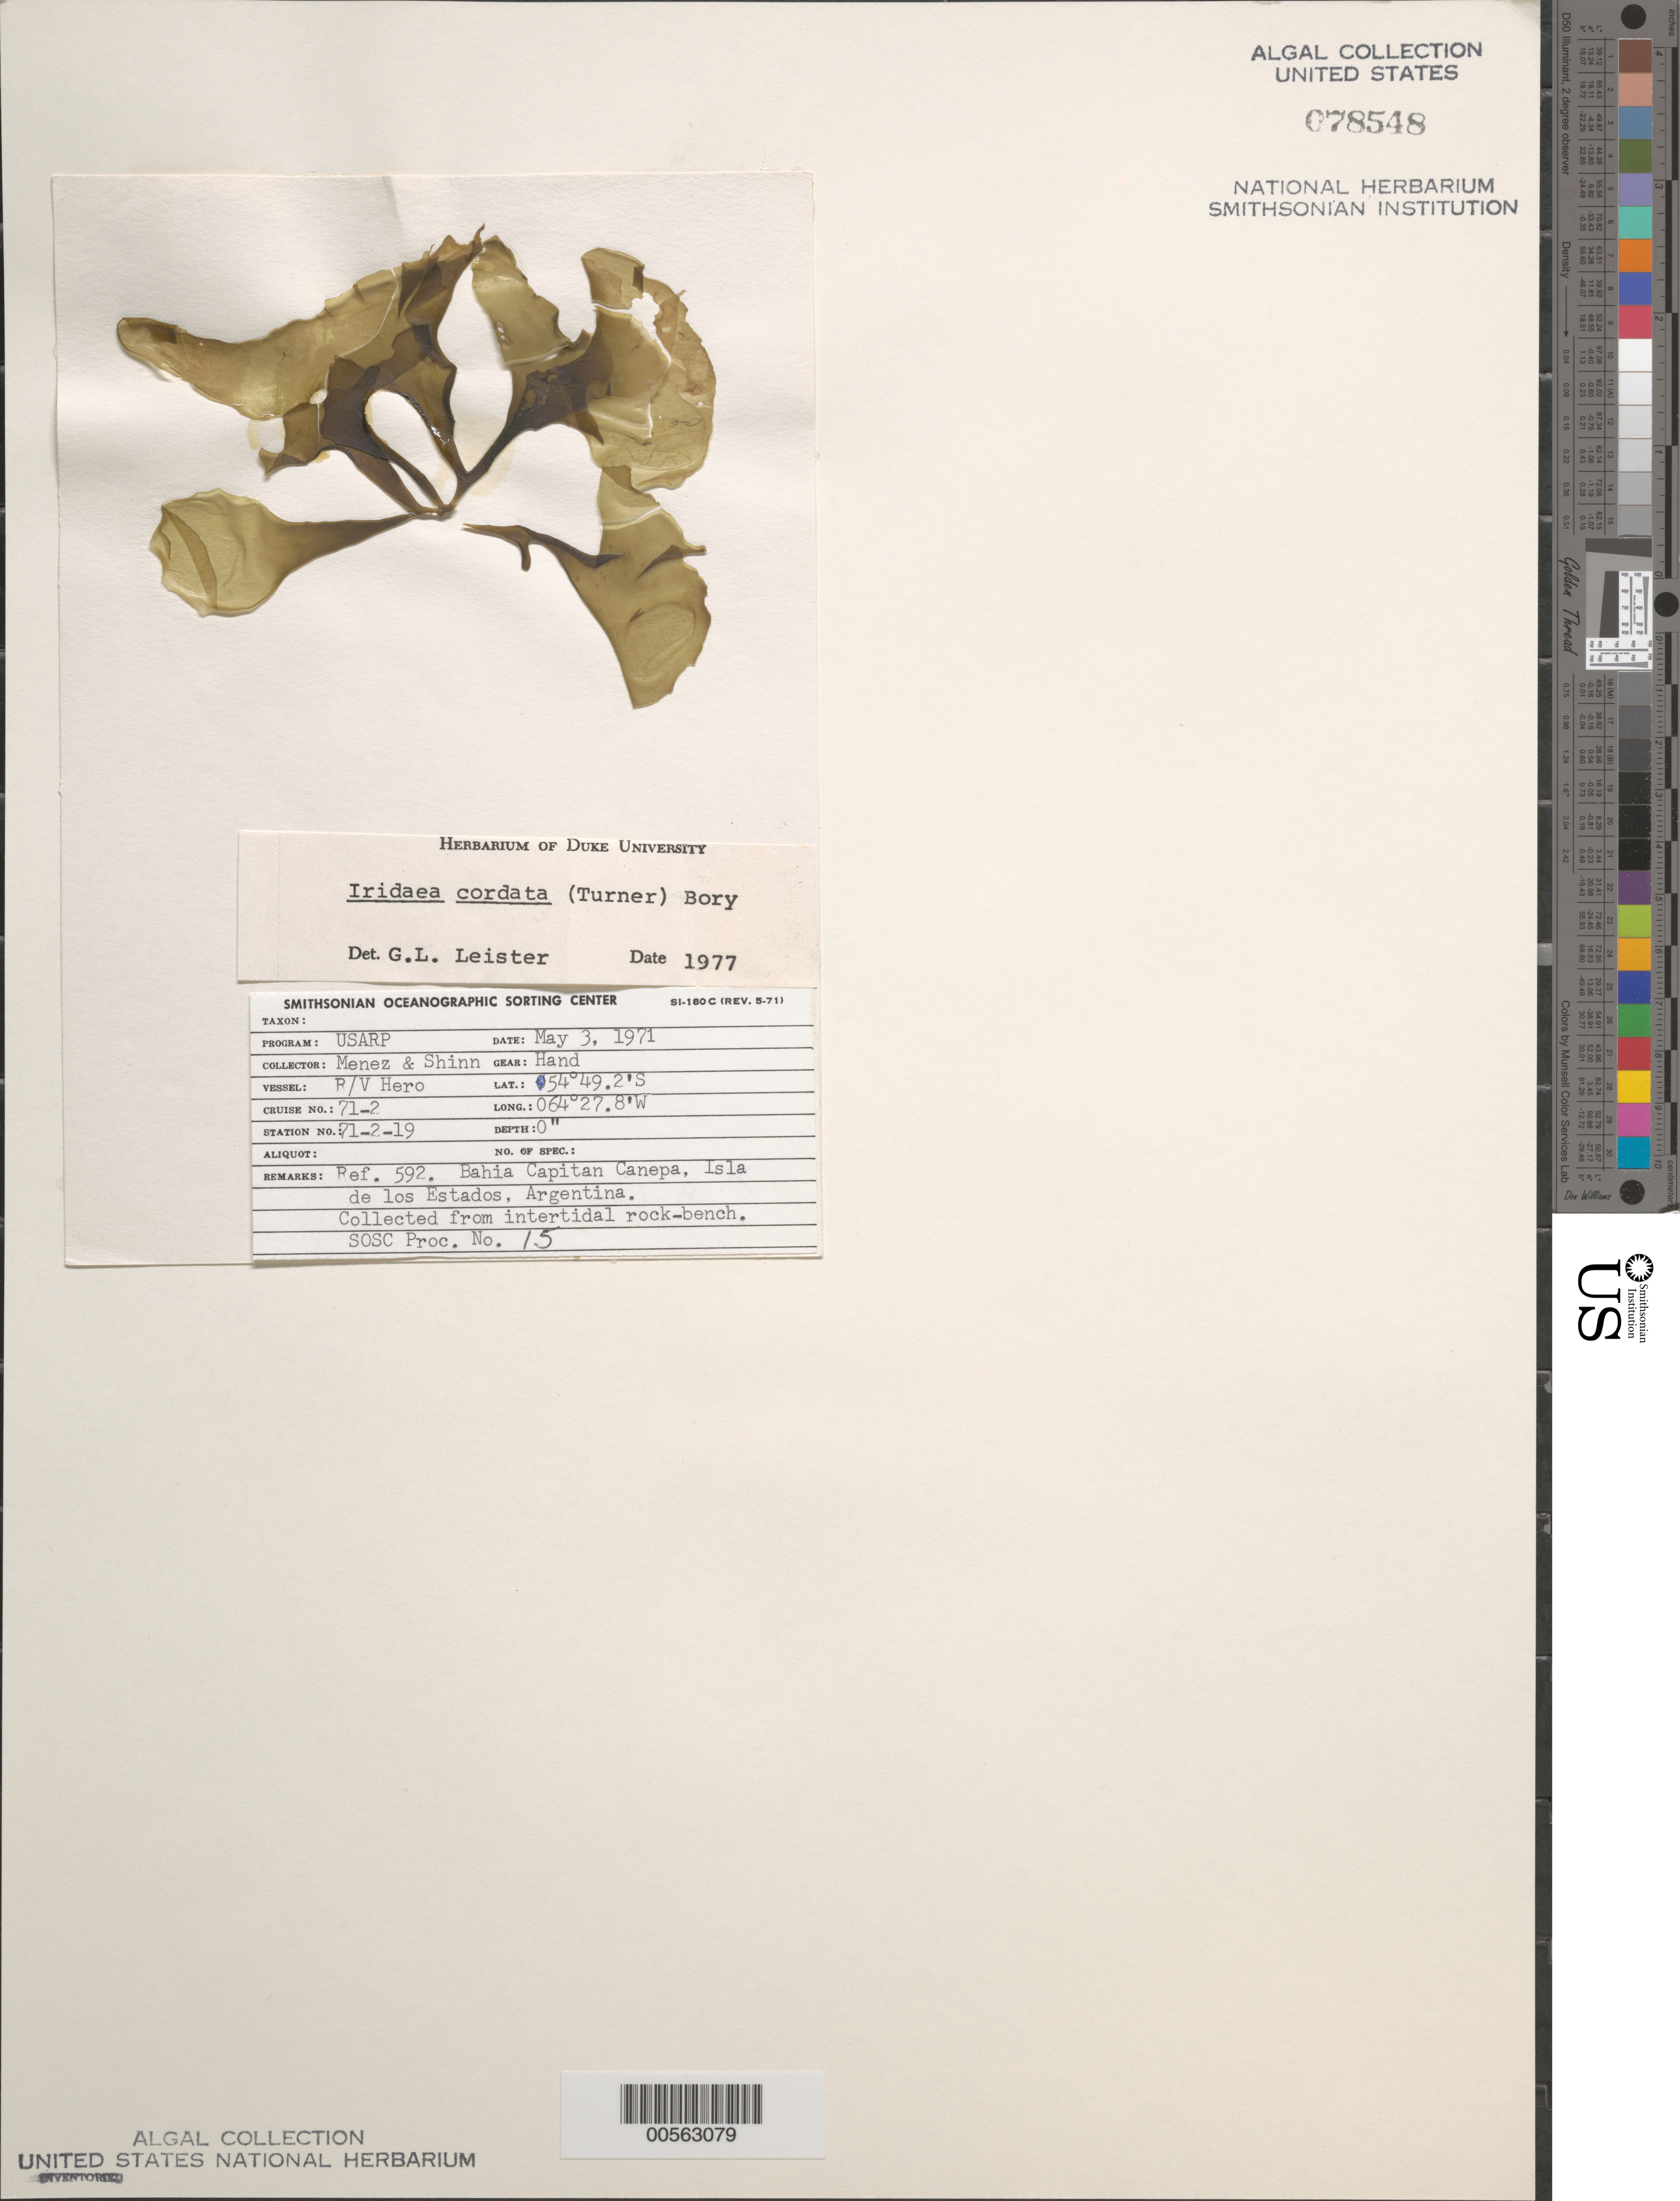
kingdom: Plantae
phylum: Rhodophyta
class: Florideophyceae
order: Gigartinales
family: Gigartinaceae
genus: Iridaea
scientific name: Iridaea cordata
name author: (Turner) Bory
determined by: Leister, G. L.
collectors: Meñez & -. Shinn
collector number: Station 71-2-19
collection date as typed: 03 May 1971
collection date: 1971-05-03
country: Argentina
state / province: Tierra del Fuego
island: Isla de los Estados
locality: Bahia Capitan Canepa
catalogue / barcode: US 78548